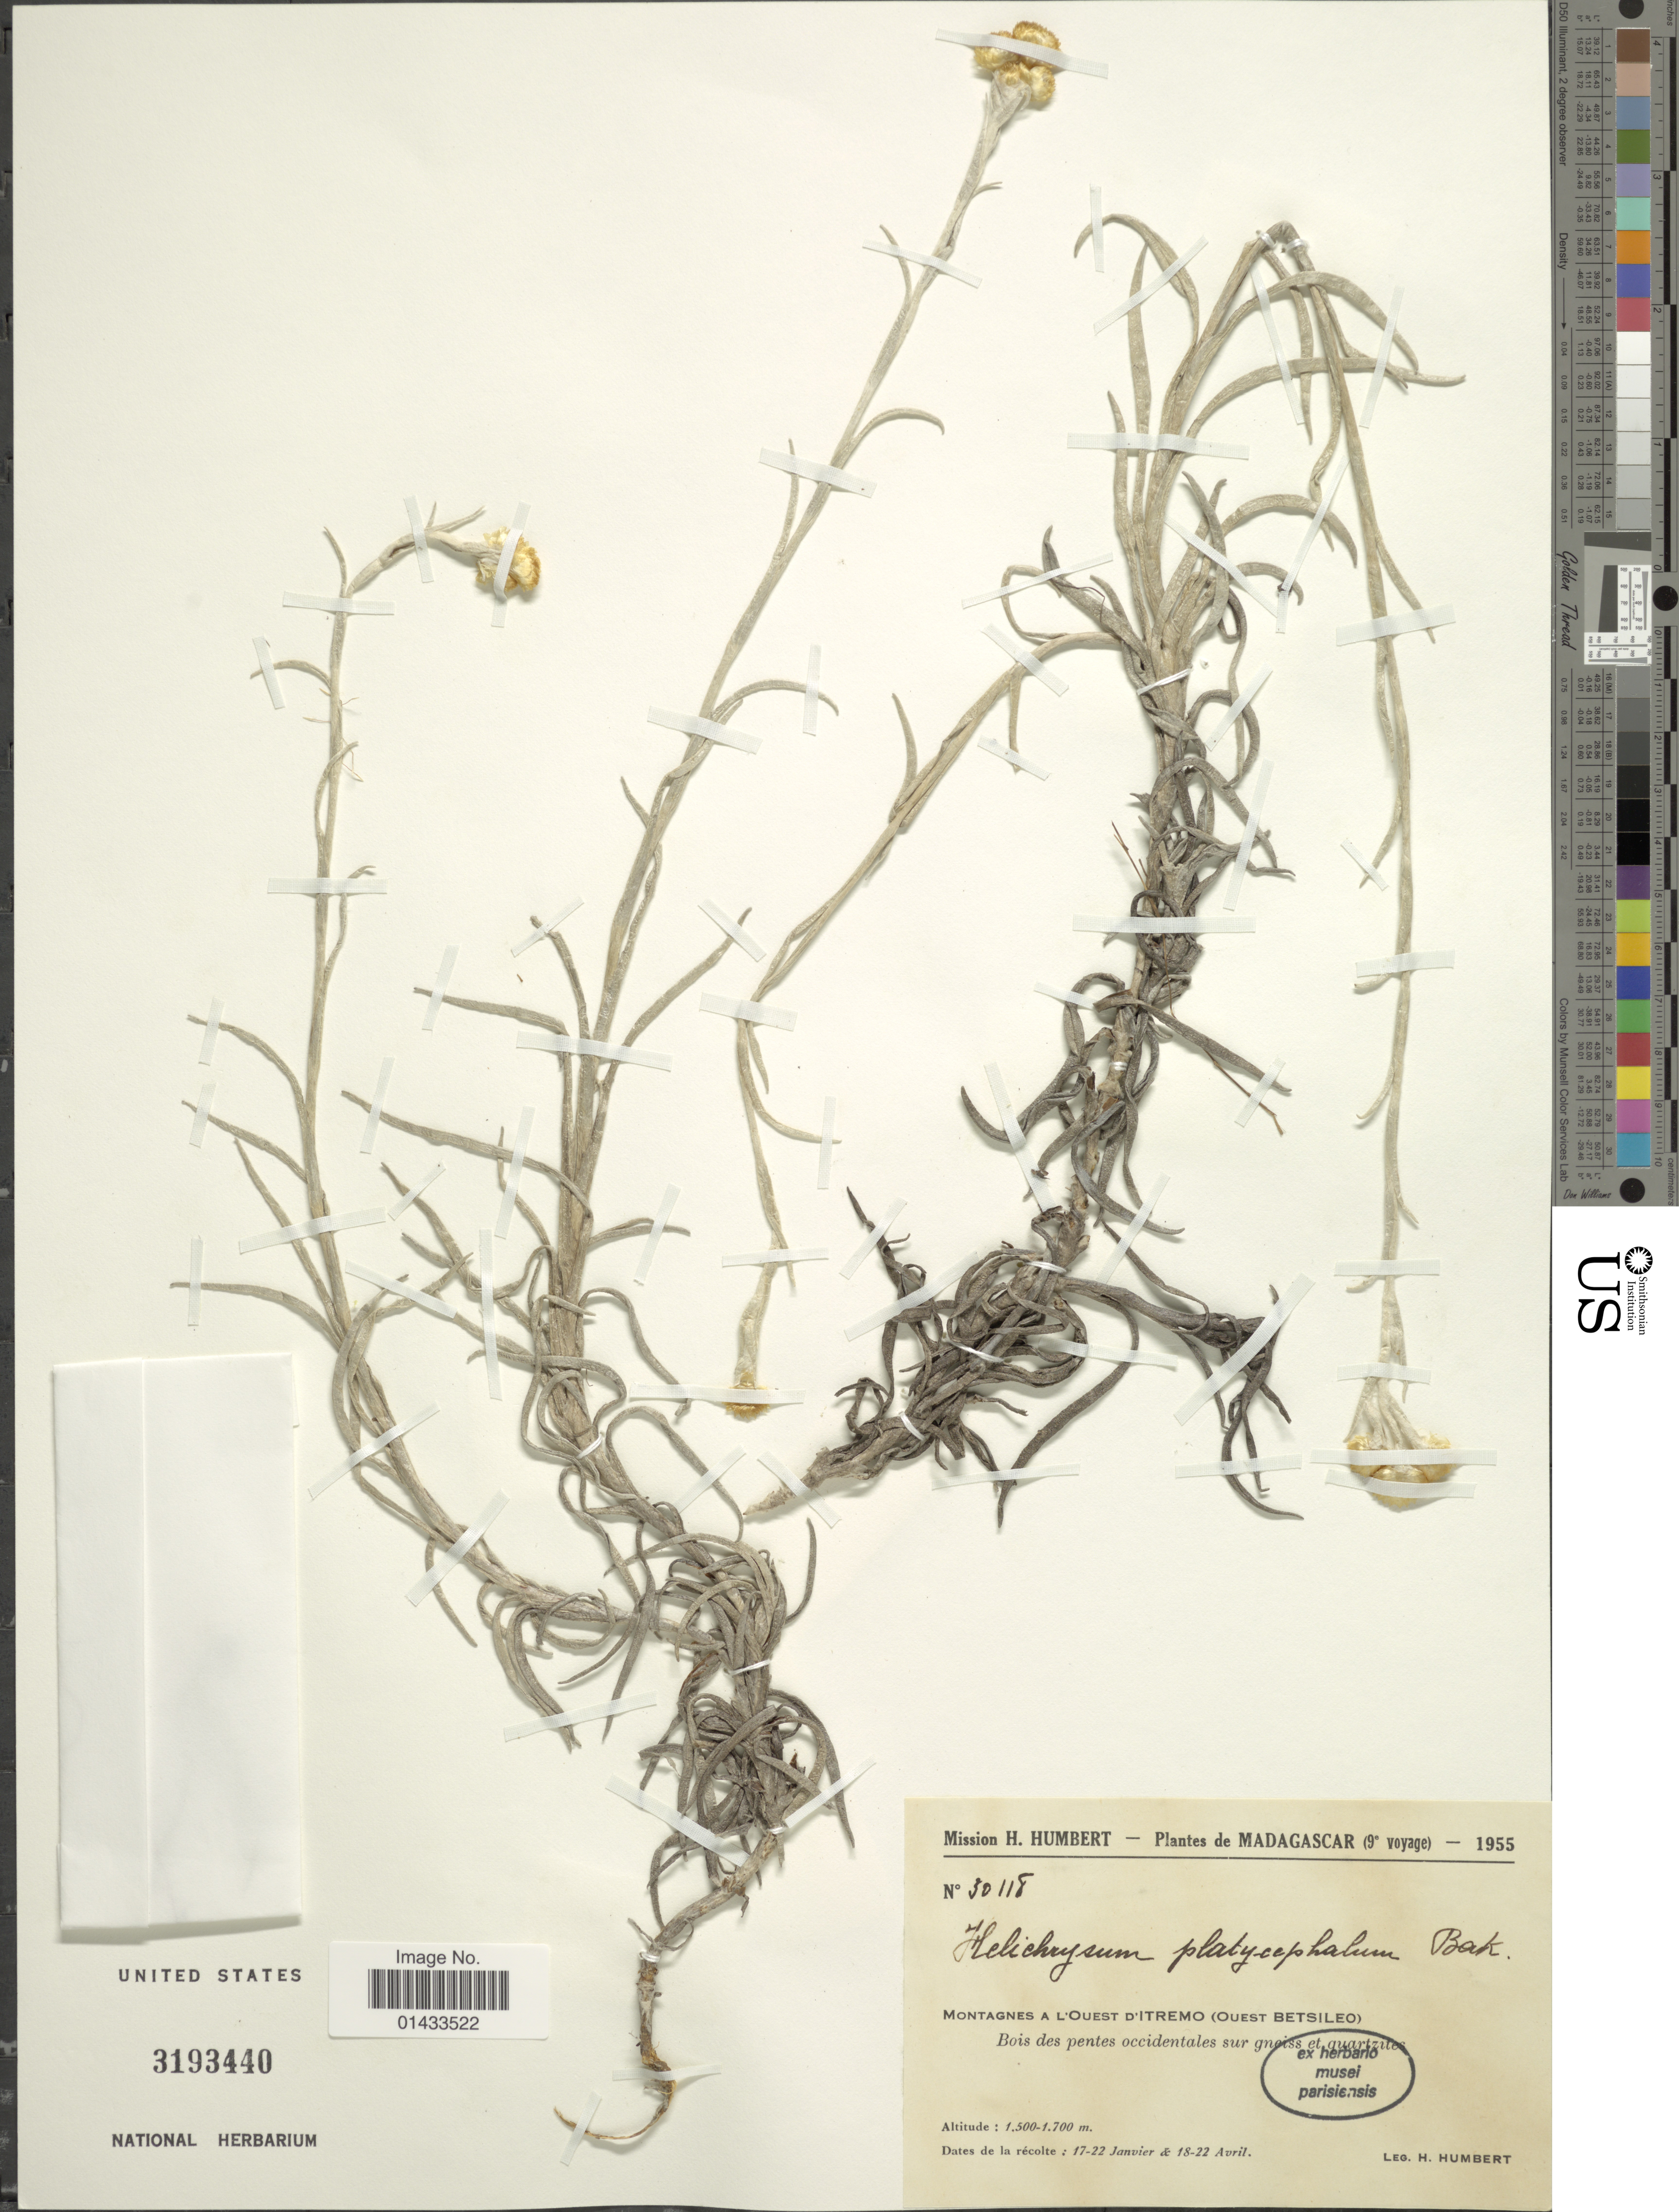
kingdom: Plantae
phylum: Tracheophyta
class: Magnoliopsida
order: Asterales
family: Asteraceae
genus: Helichrysum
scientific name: Helichrysum platycephalum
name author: Baker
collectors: H. Humbert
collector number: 30118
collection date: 1955-01-17/1955-04-22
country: Madagascar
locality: Montagnes a l' Ouest d'Itremo (Ouest Betsileo) Bois de pentes occidentalis sur geniss et quartzite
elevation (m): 1500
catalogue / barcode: US 3193440